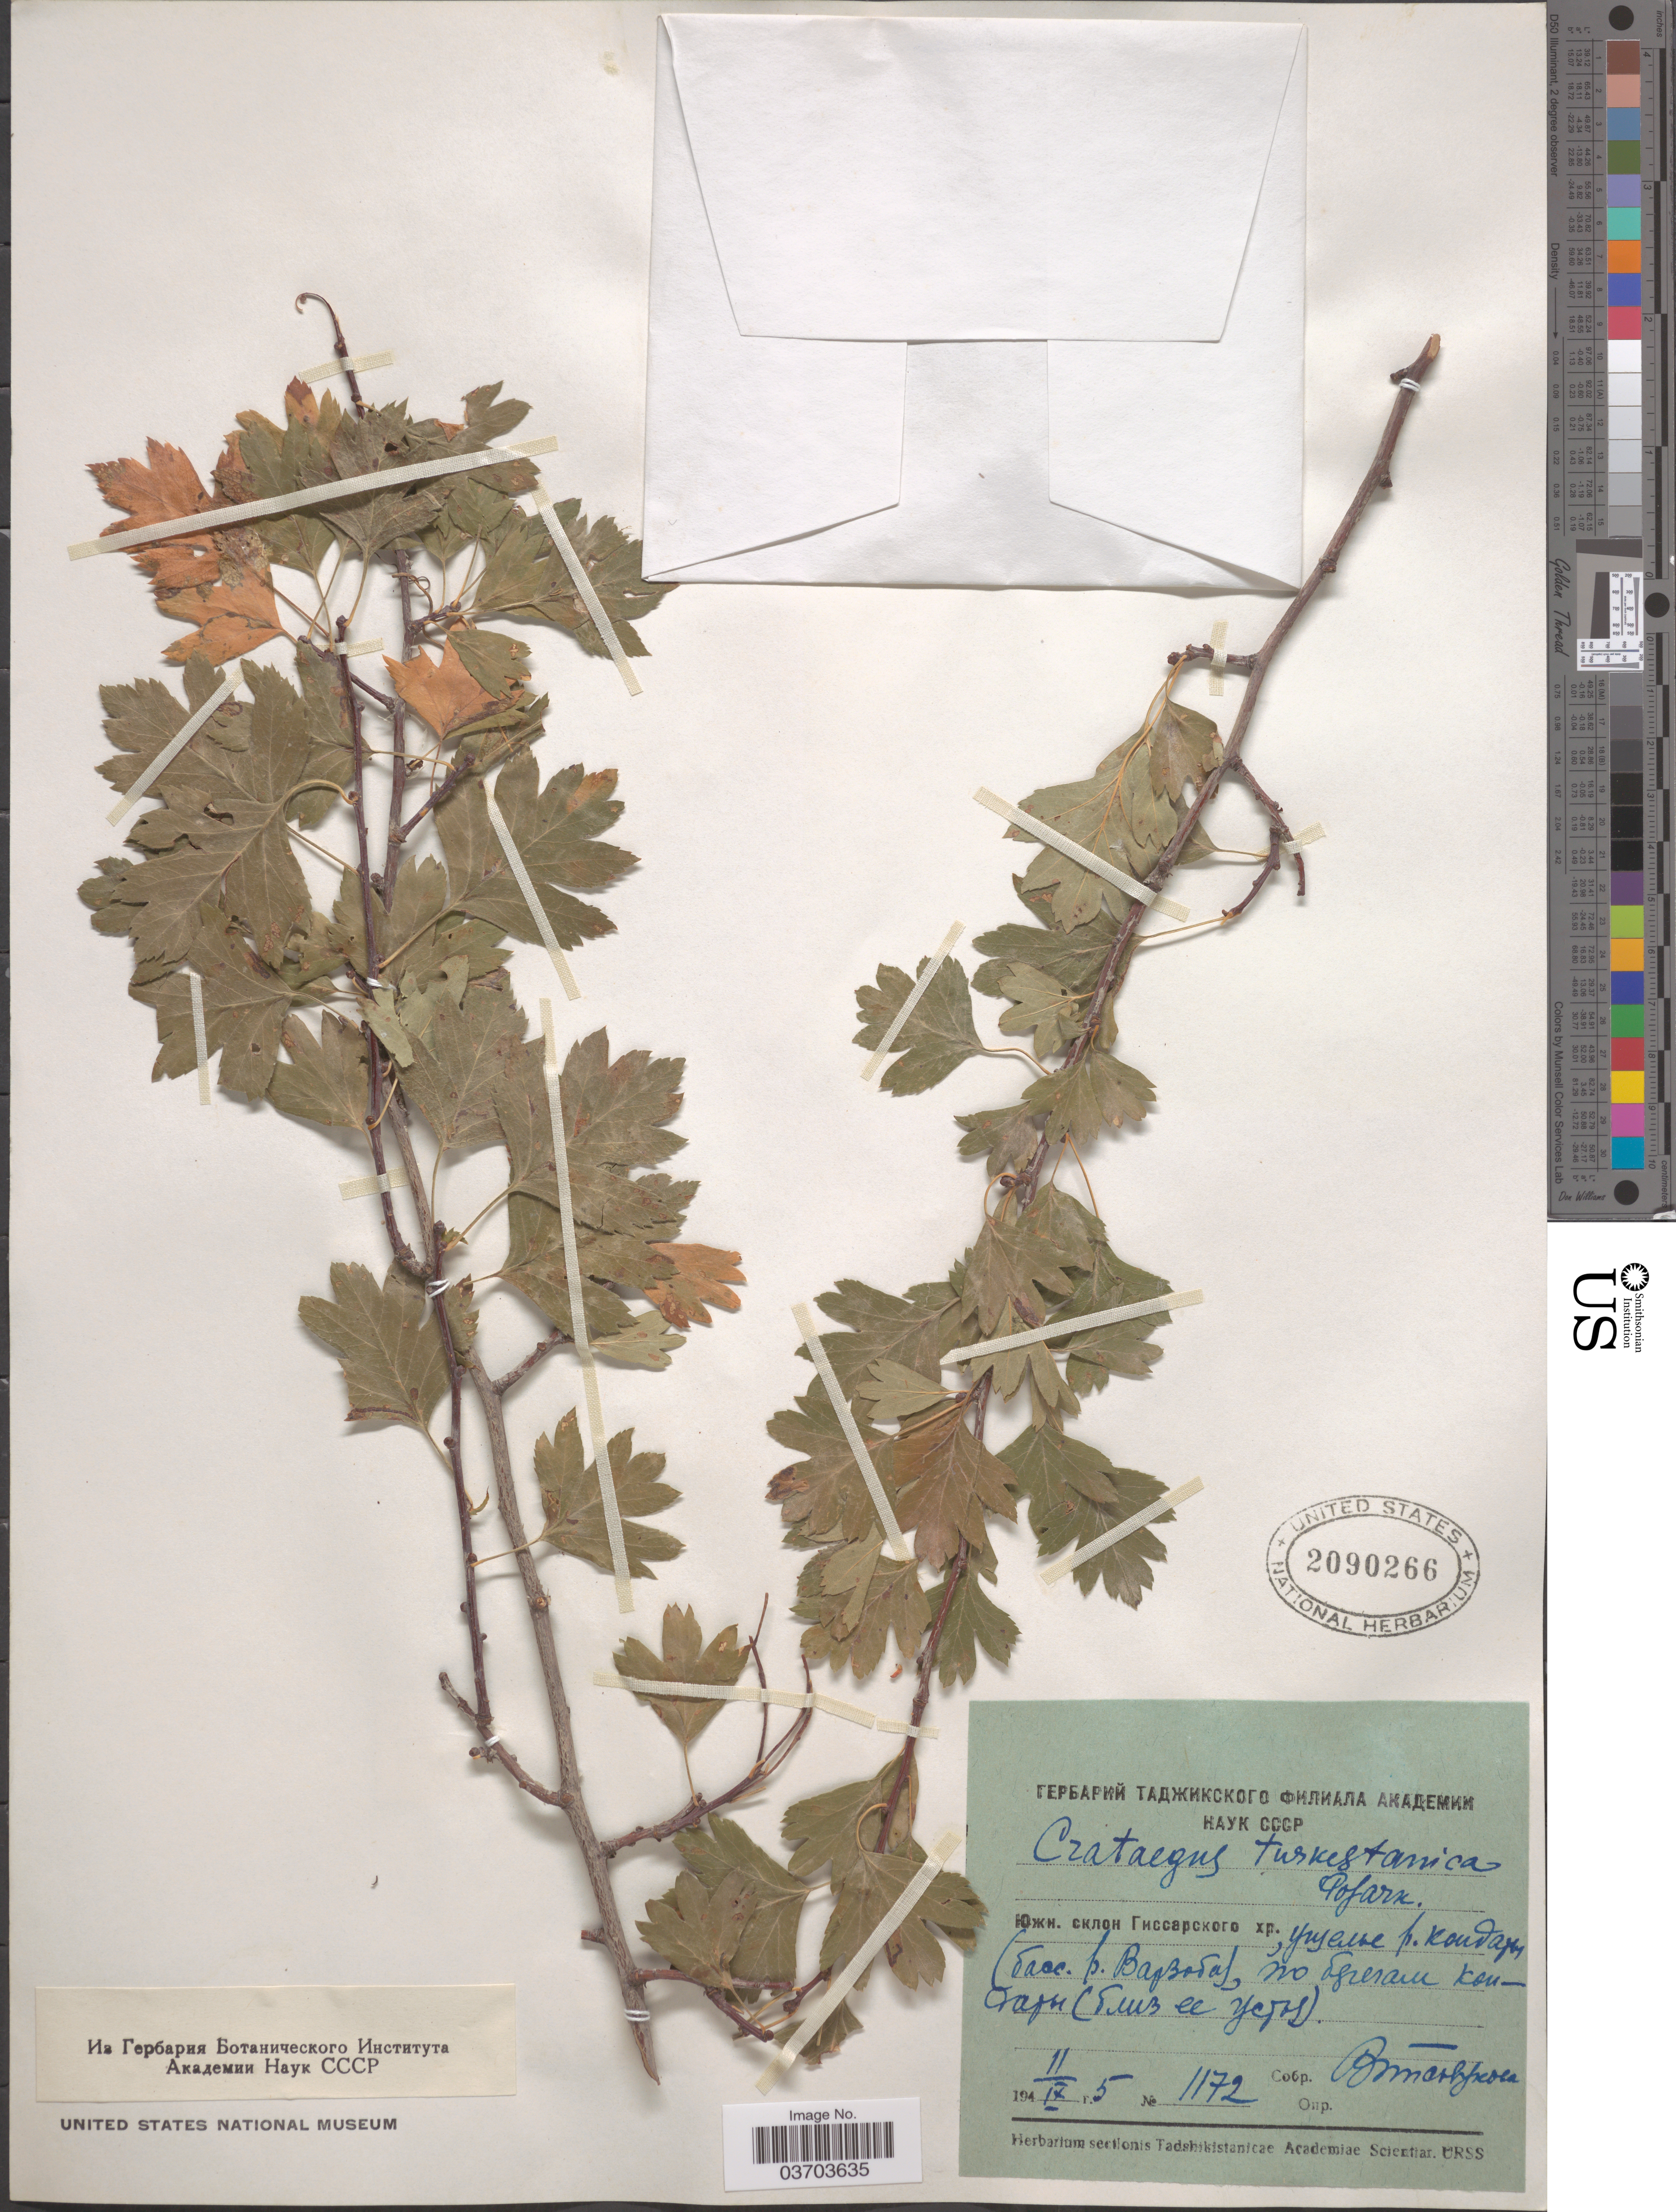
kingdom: Plantae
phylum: Tracheophyta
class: Magnoliopsida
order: Rosales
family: Rosaceae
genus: Crataegus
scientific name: Crataegus pseudoheterophylla subsp. turkestanica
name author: (Pojark.) K. I. Chr.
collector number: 1172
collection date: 1945-11-17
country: Tajikistan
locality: Gorge of river Kondara, basin of river Varzob.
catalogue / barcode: US 2090266